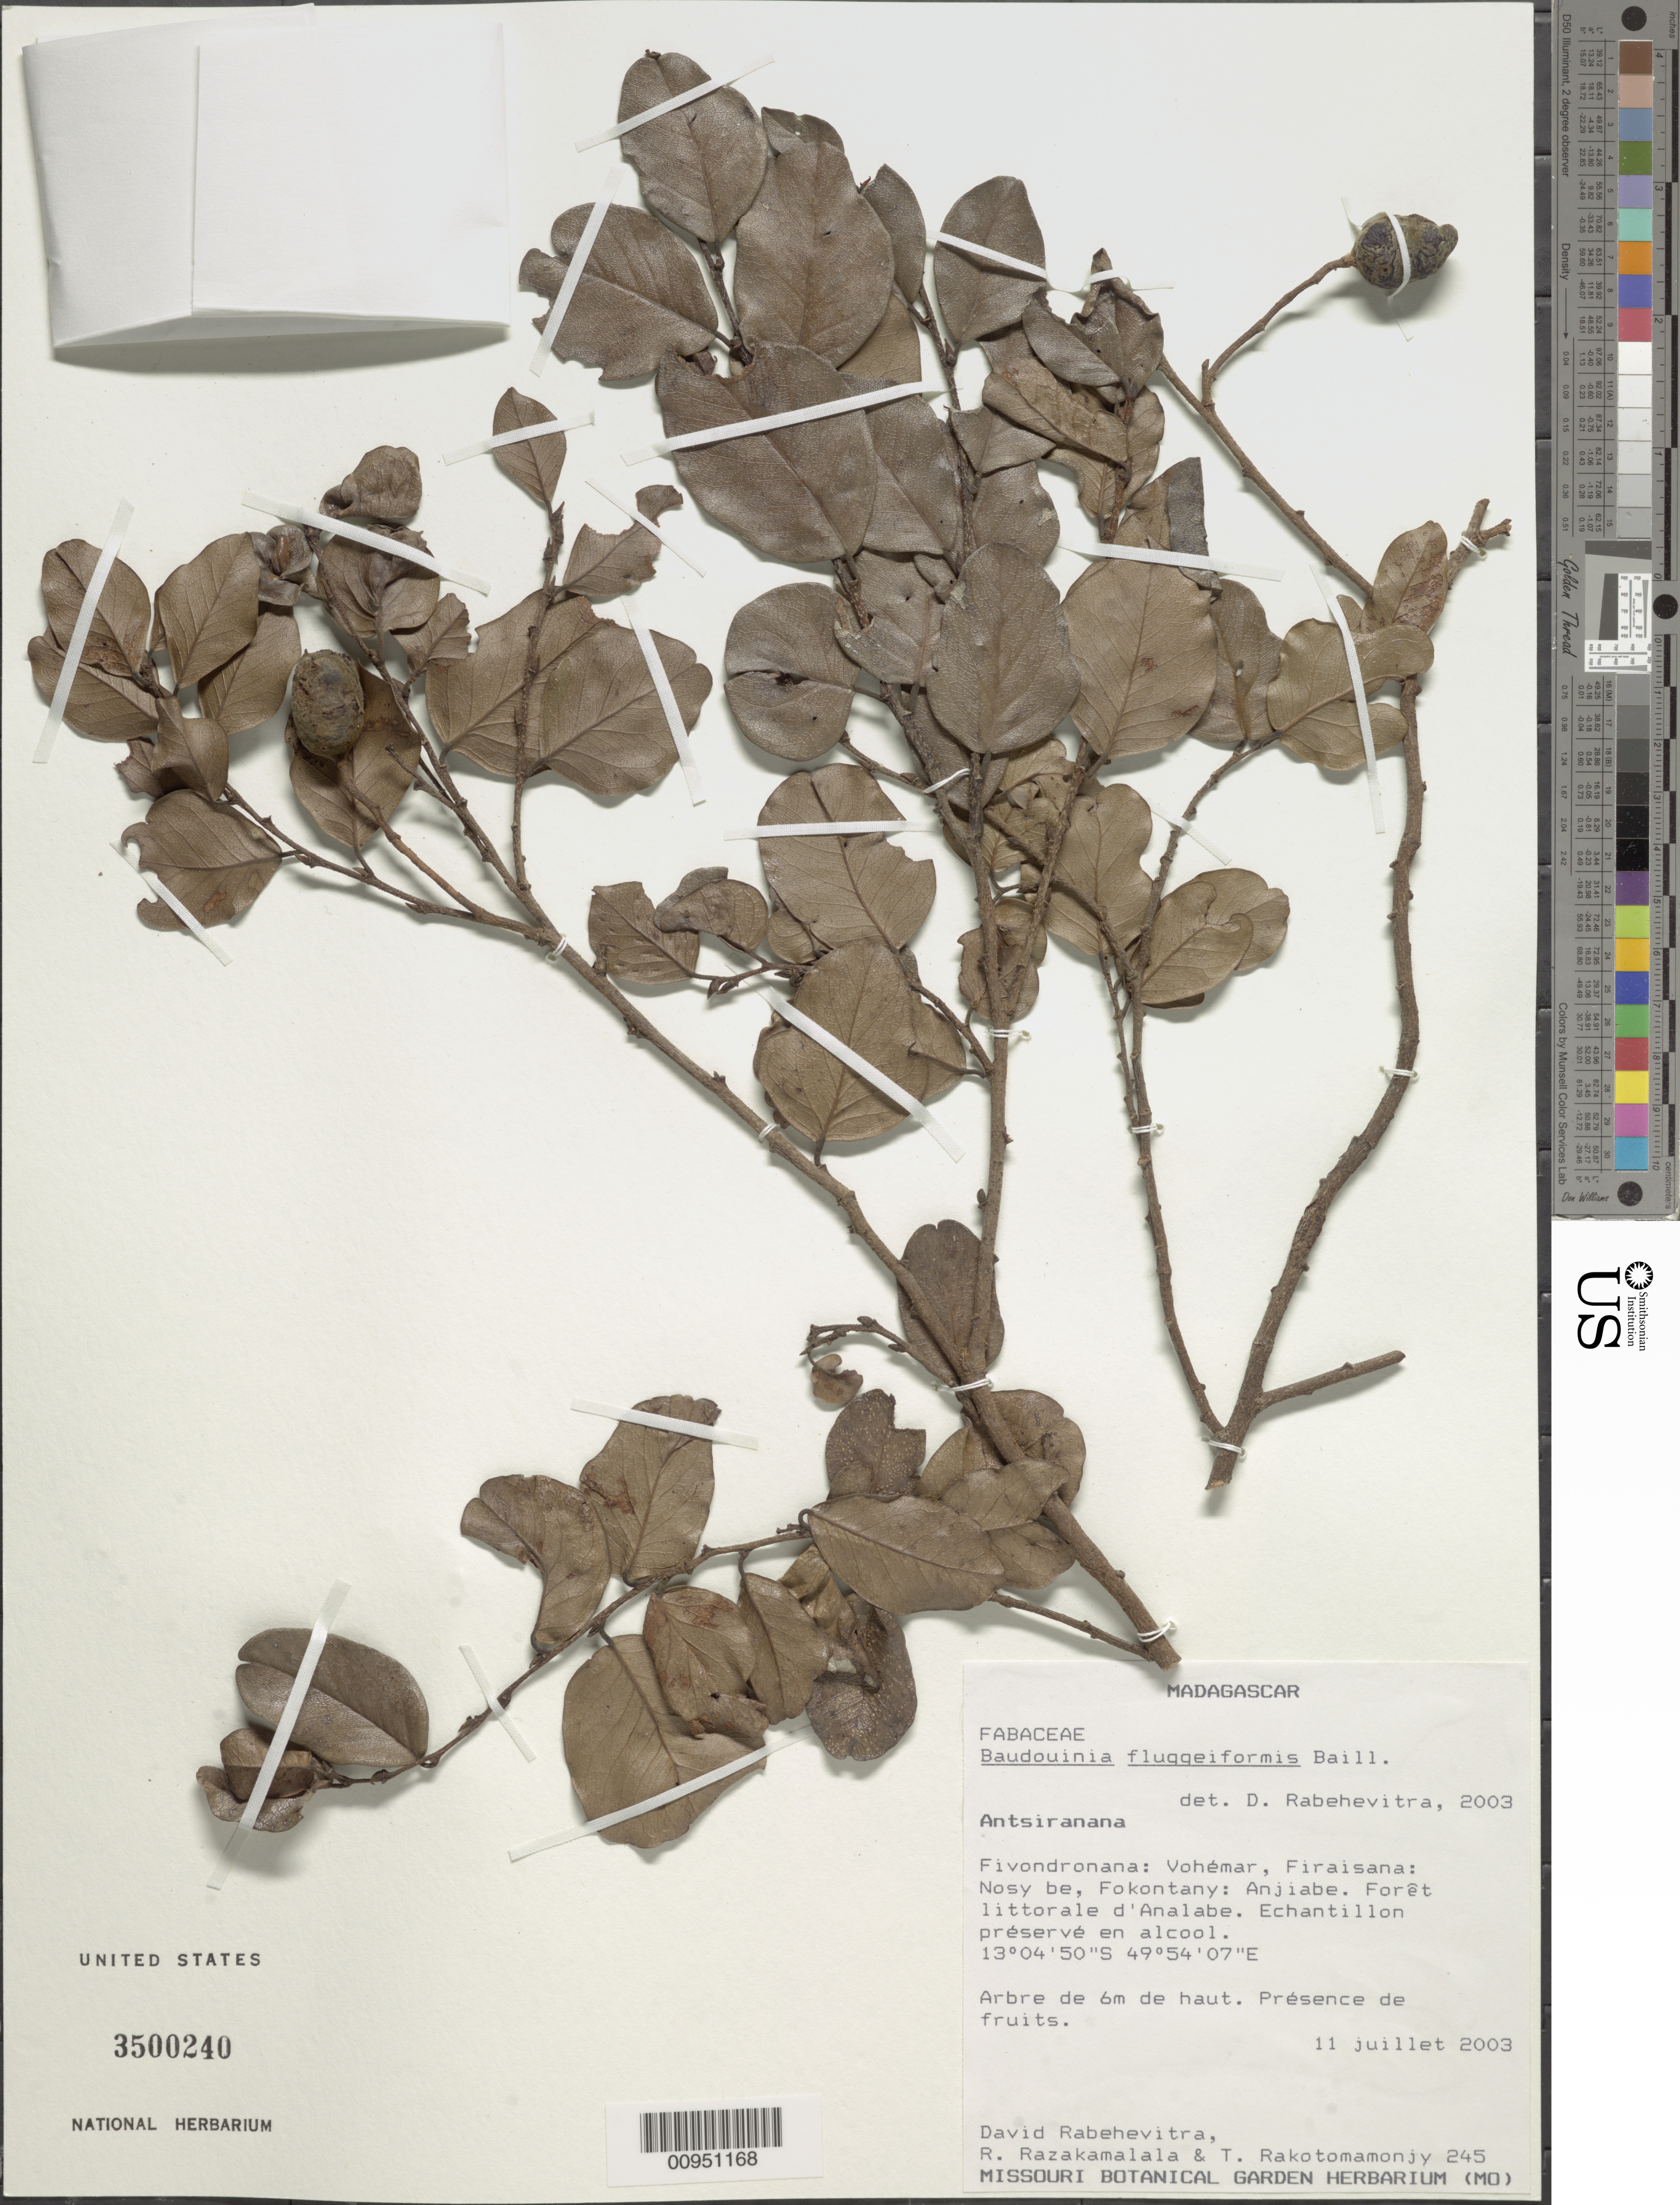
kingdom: Plantae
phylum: Tracheophyta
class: Magnoliopsida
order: Fabales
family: Fabaceae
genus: Baudouinia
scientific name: Baudouinia fluggeiformis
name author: Baill.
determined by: Rabehevitra, D.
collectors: D. Rabehevitra, R. Razakamalala & T. Rakotomamonjy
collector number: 245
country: Madagascar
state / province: Sava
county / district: Vohémar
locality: Fivondronana, Vohemar, Firaisana, Nosy Be, Fokontany, Anjiabe. [INTERPRETTED: Nosibe]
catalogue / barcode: US 3500240